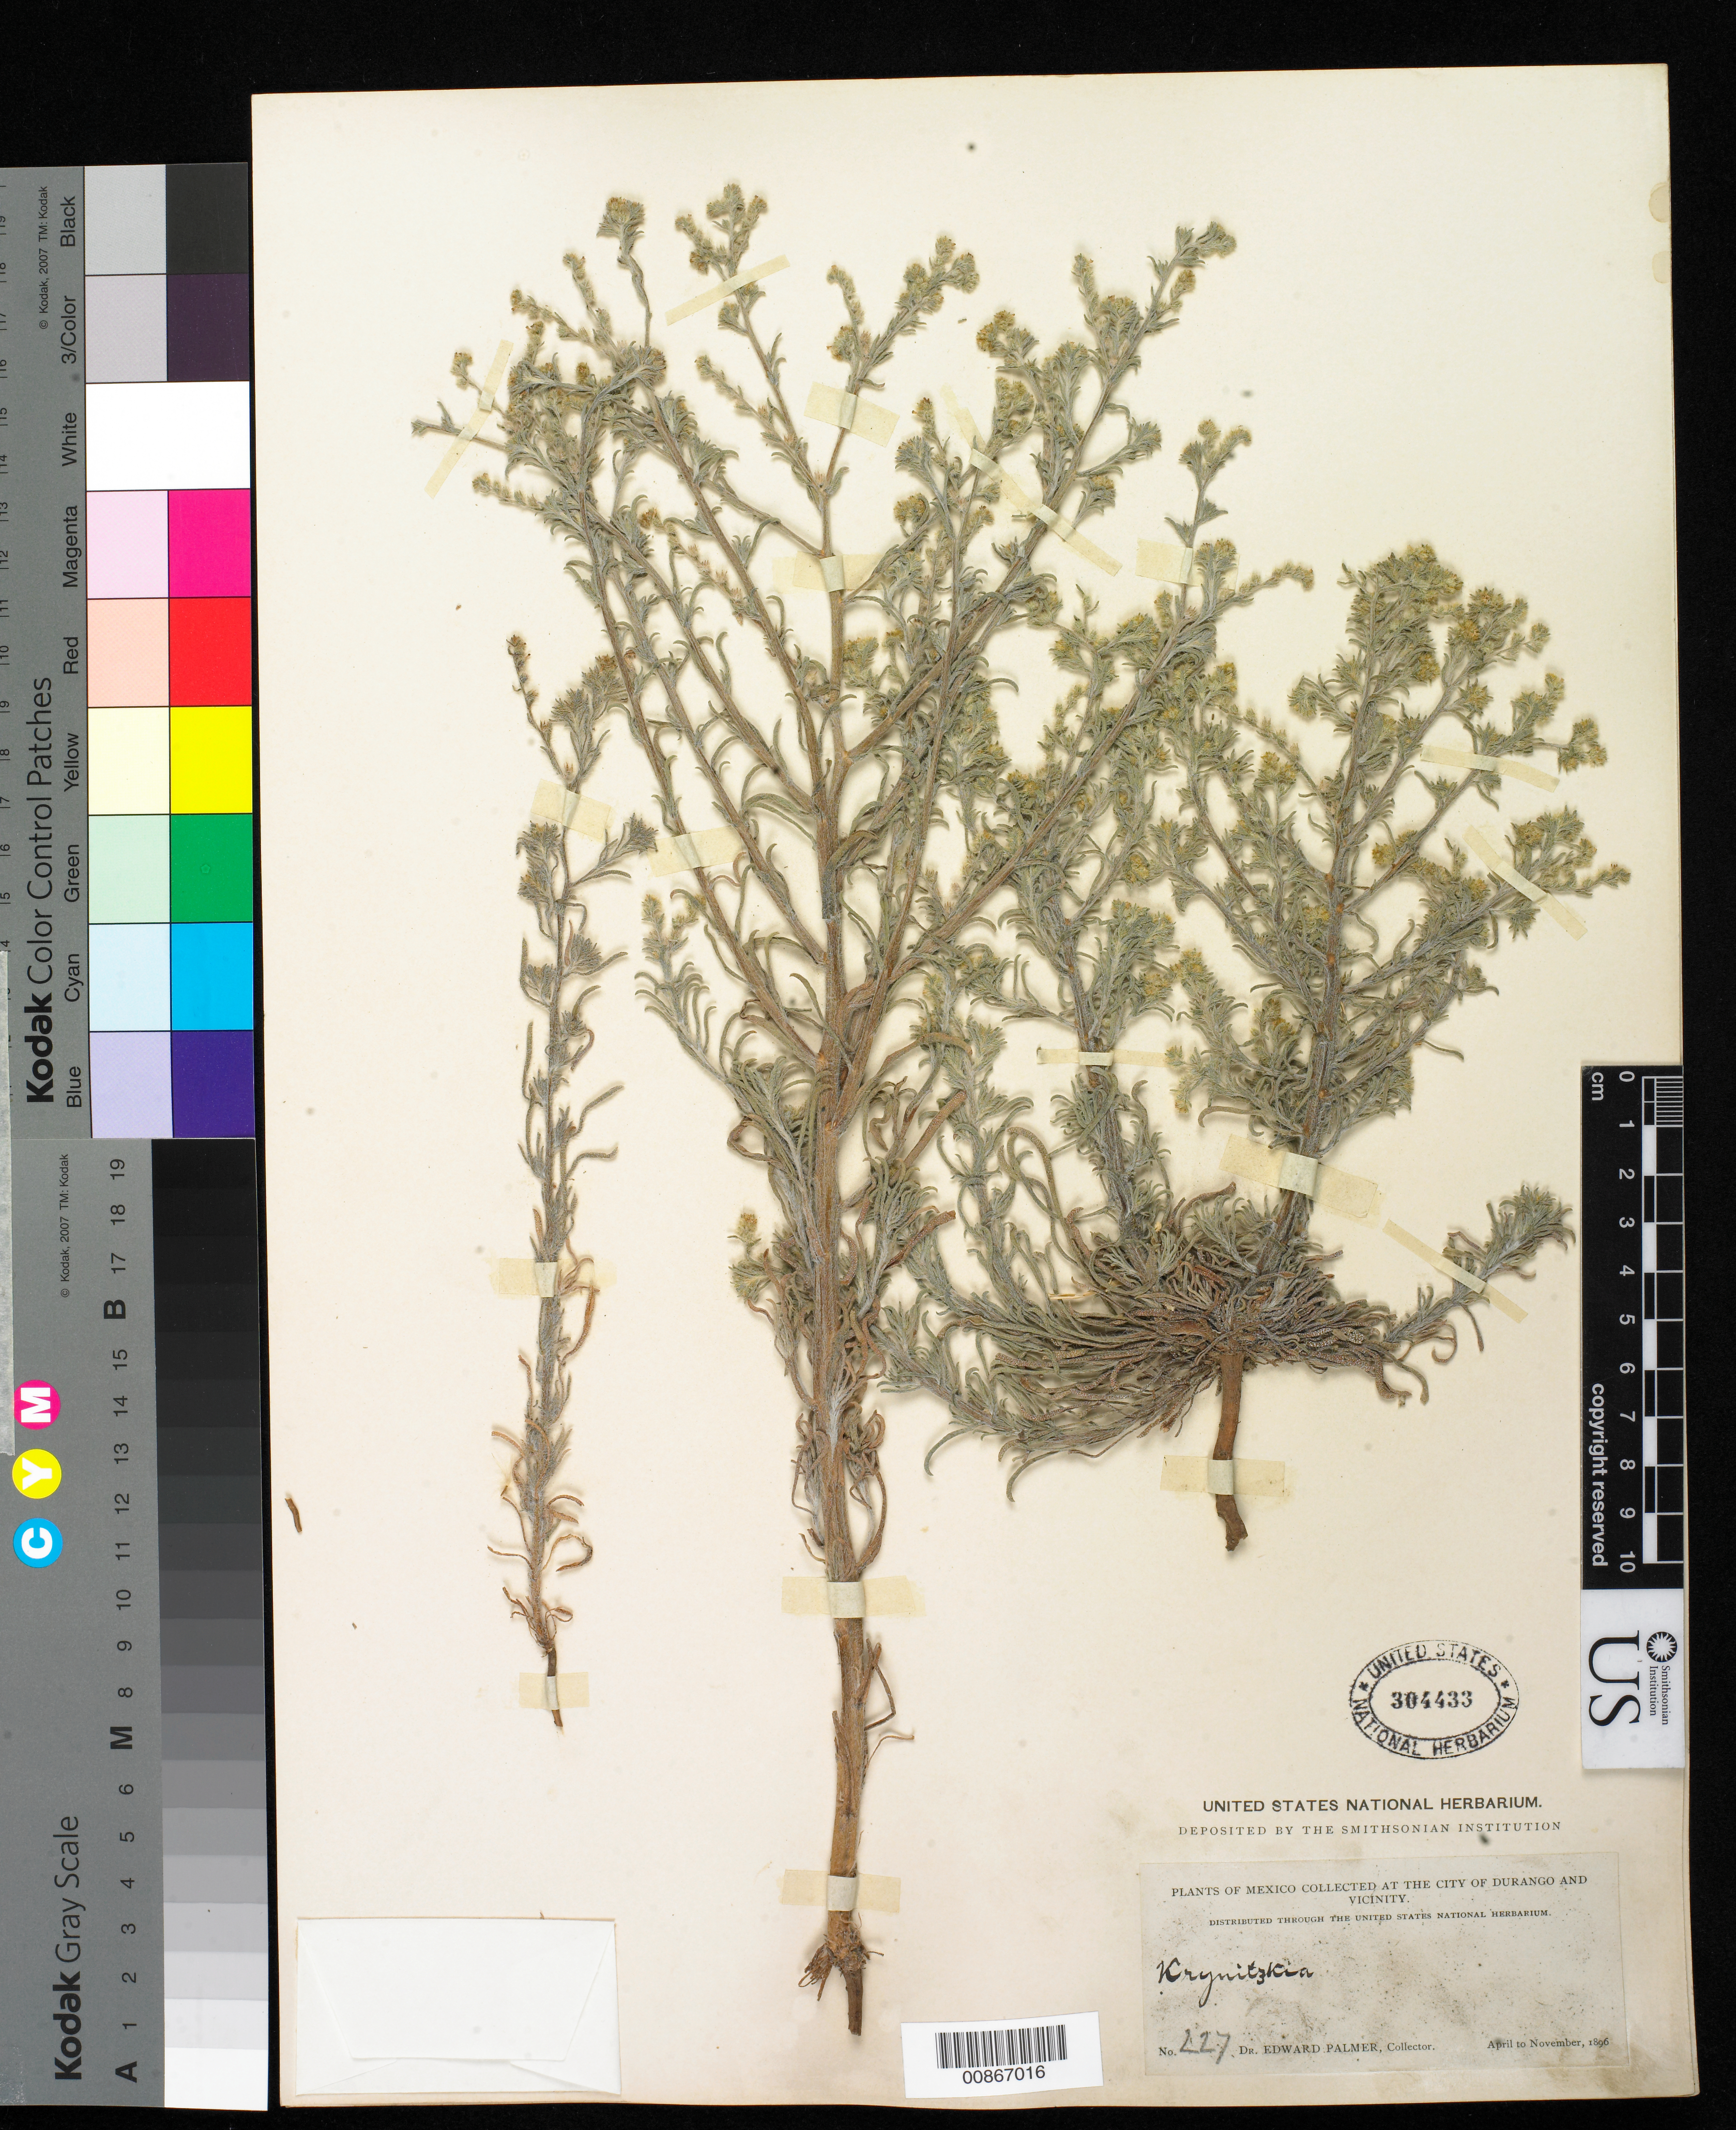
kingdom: Plantae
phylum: Tracheophyta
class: Magnoliopsida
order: Boraginales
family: Boraginaceae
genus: Cryptantha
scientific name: Cryptantha albida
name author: (Kunth) I.M. Johnst.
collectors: E. Palmer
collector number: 227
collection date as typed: Apr 1896 to -- Nov 1896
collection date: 1896-04/1896-11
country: Mexico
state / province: Durango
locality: City of Durango and vicinity.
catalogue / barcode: US 304433